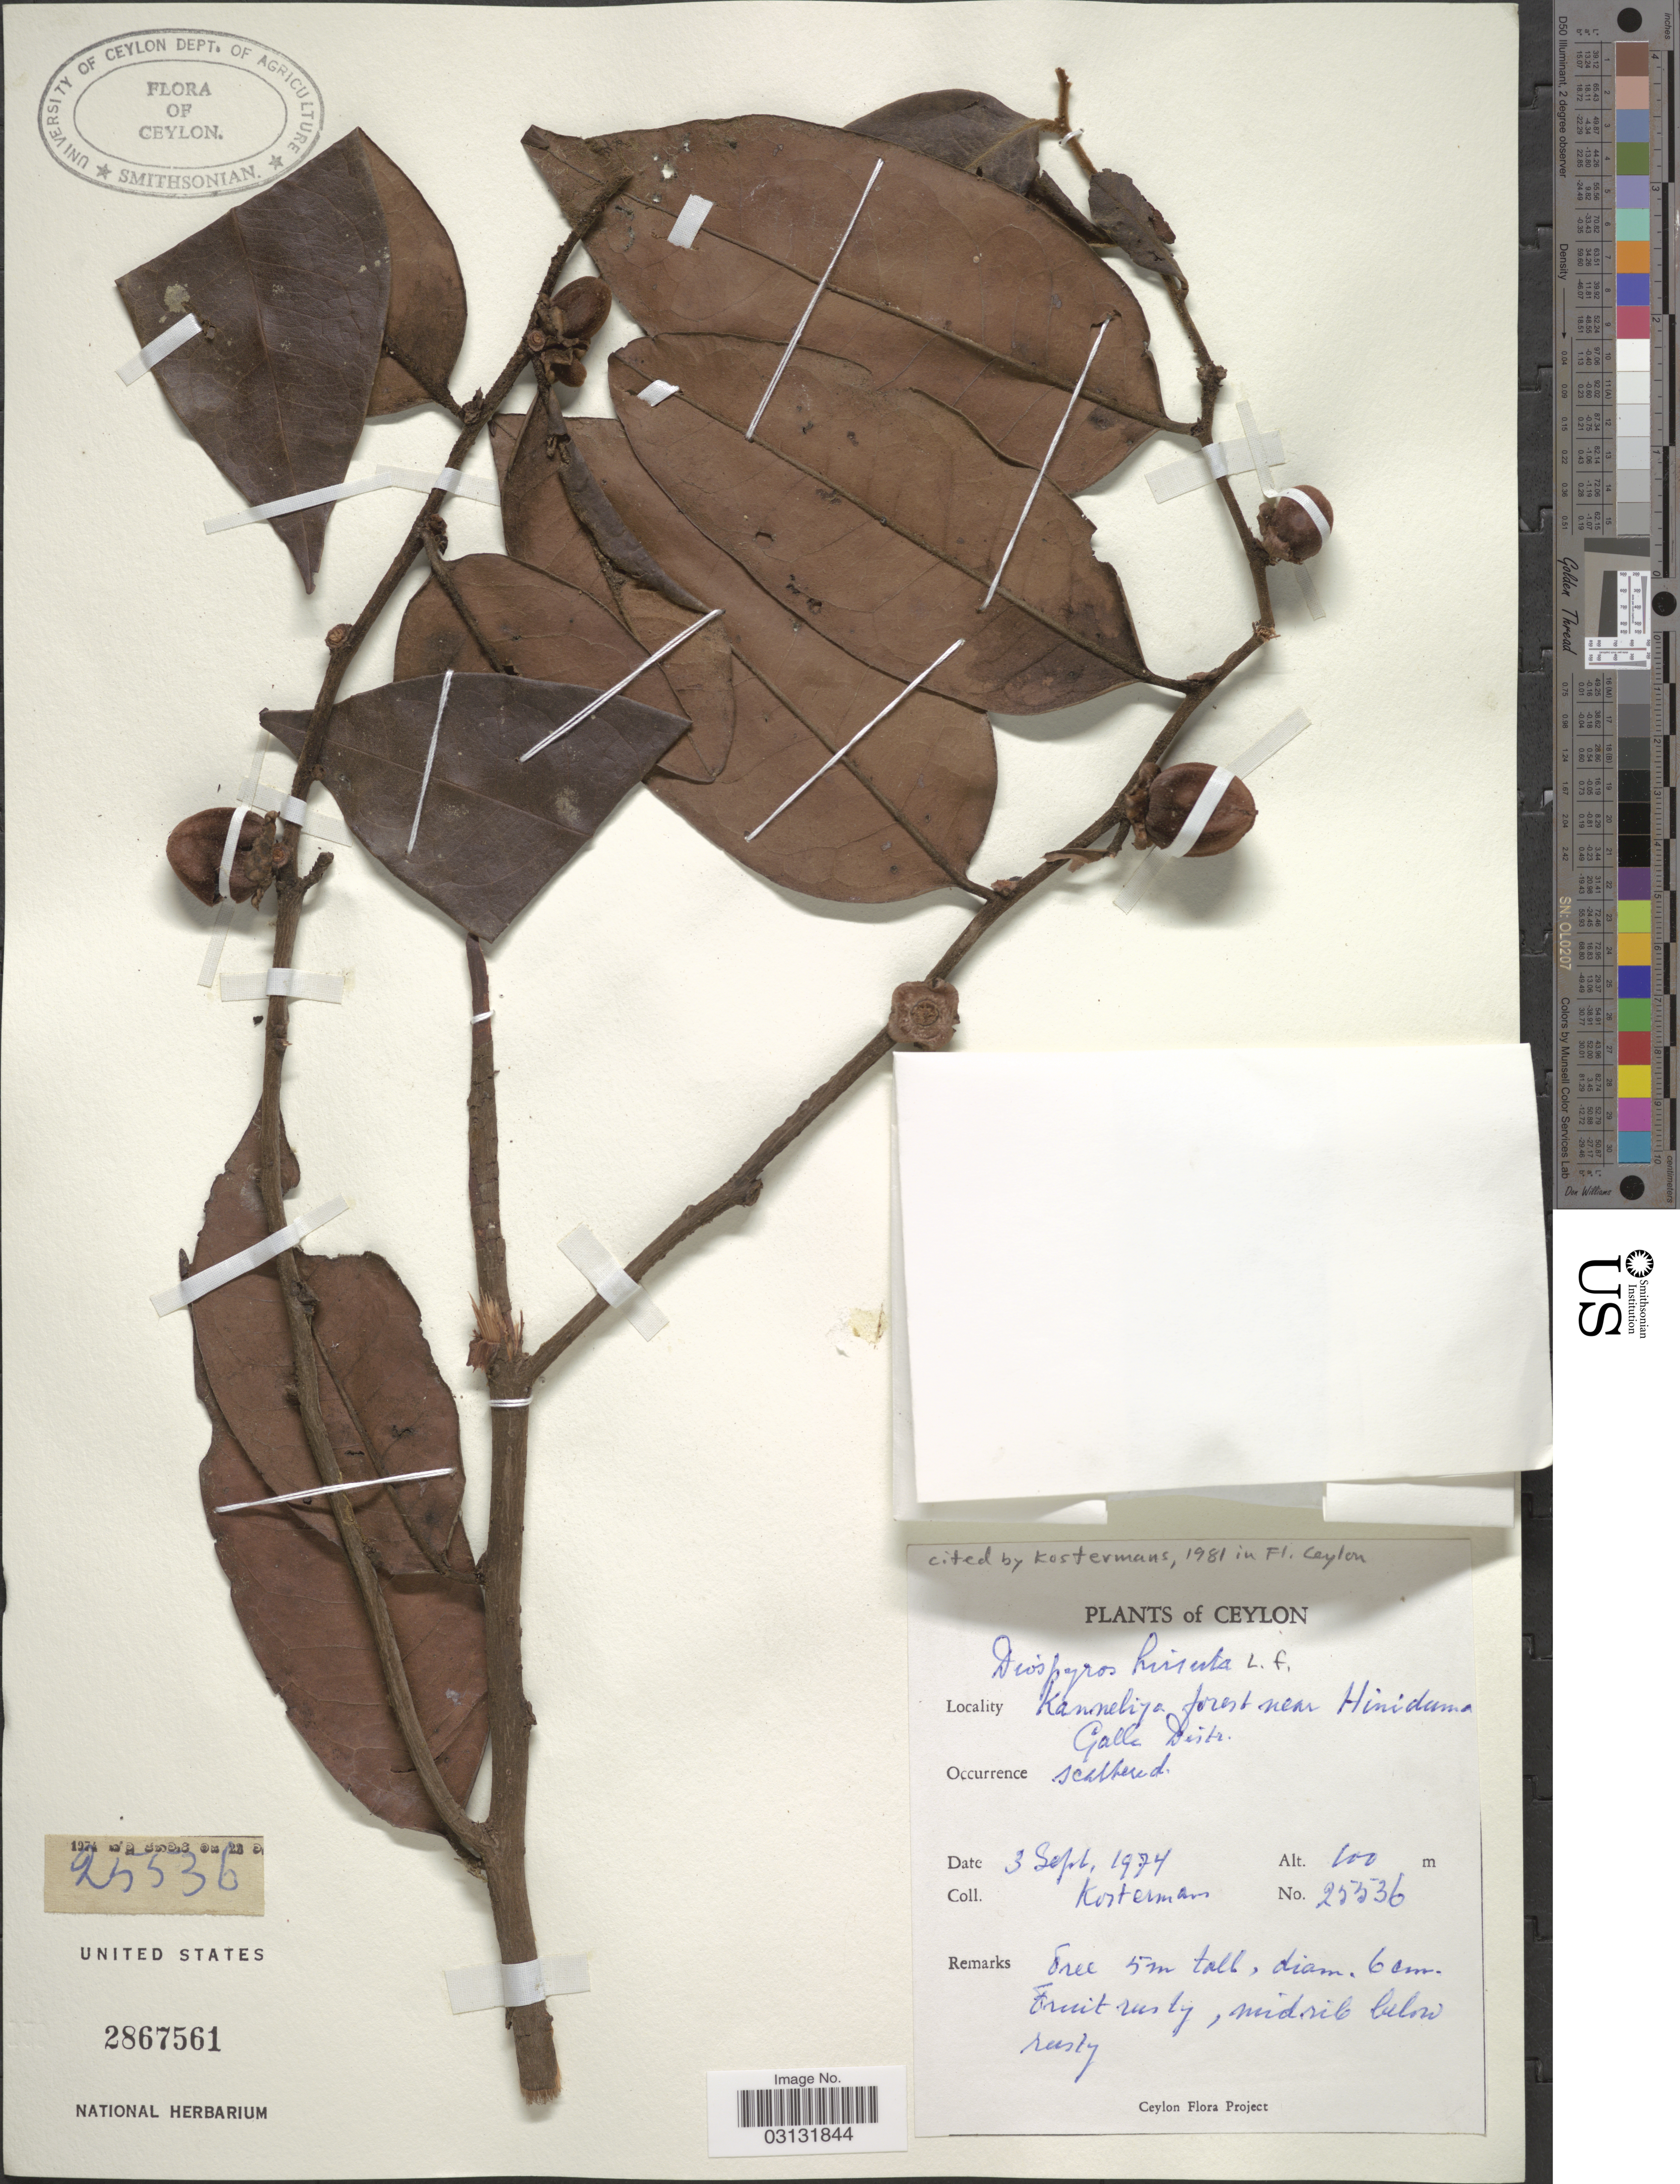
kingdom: Plantae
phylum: Tracheophyta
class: Magnoliopsida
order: Ericales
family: Ebenaceae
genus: Diospyros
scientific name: Diospyros hirsuta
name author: L. f.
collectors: Kostermans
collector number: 25536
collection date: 1974-09-03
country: Sri Lanka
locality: Ceylon. Kanneliya forest near Hiniduma. Galle Distr.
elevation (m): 100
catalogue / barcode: US 2867561